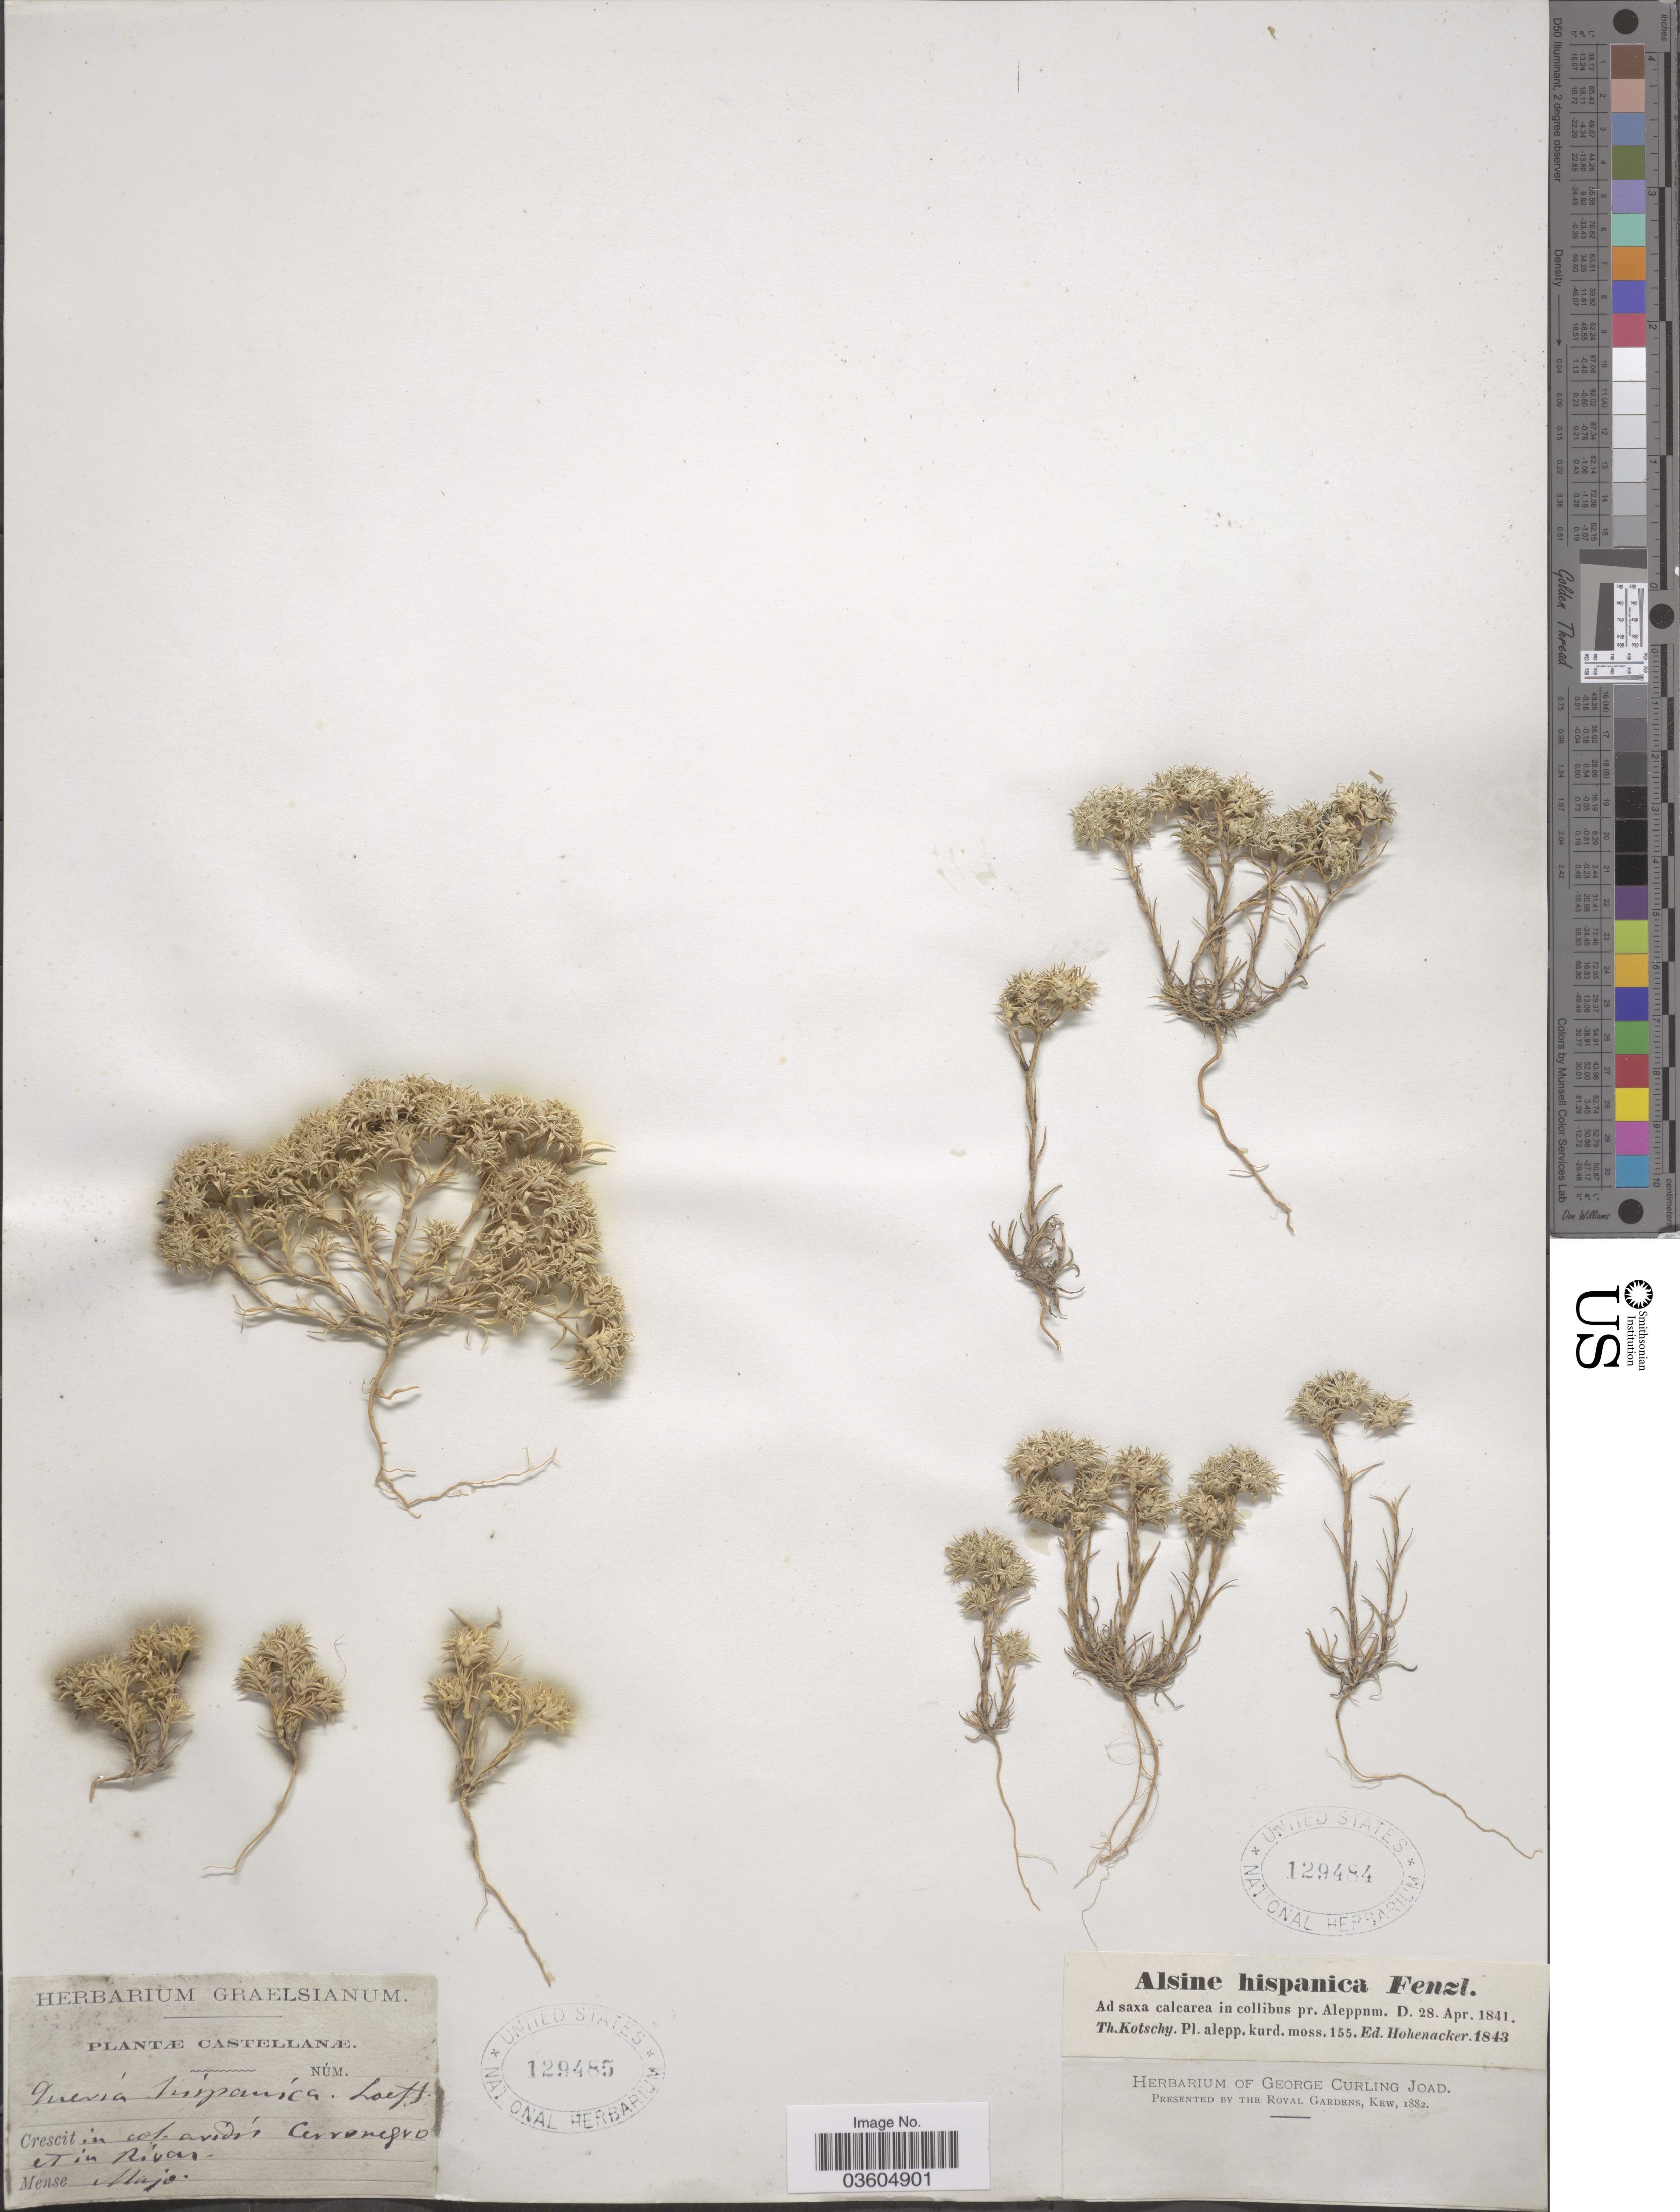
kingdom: Plantae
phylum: Tracheophyta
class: Magnoliopsida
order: Caryophyllales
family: Caryophyllaceae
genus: Minuartia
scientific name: Minuartia hamata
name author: (Hausskn. & Bornm.) Mattf.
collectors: K. G. Kotschy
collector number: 155?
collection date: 1841-04-28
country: Syria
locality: Ad saxa calcarea in collibus pr. Aleppum. Alepp.kurd.moss.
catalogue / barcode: US 129484-2